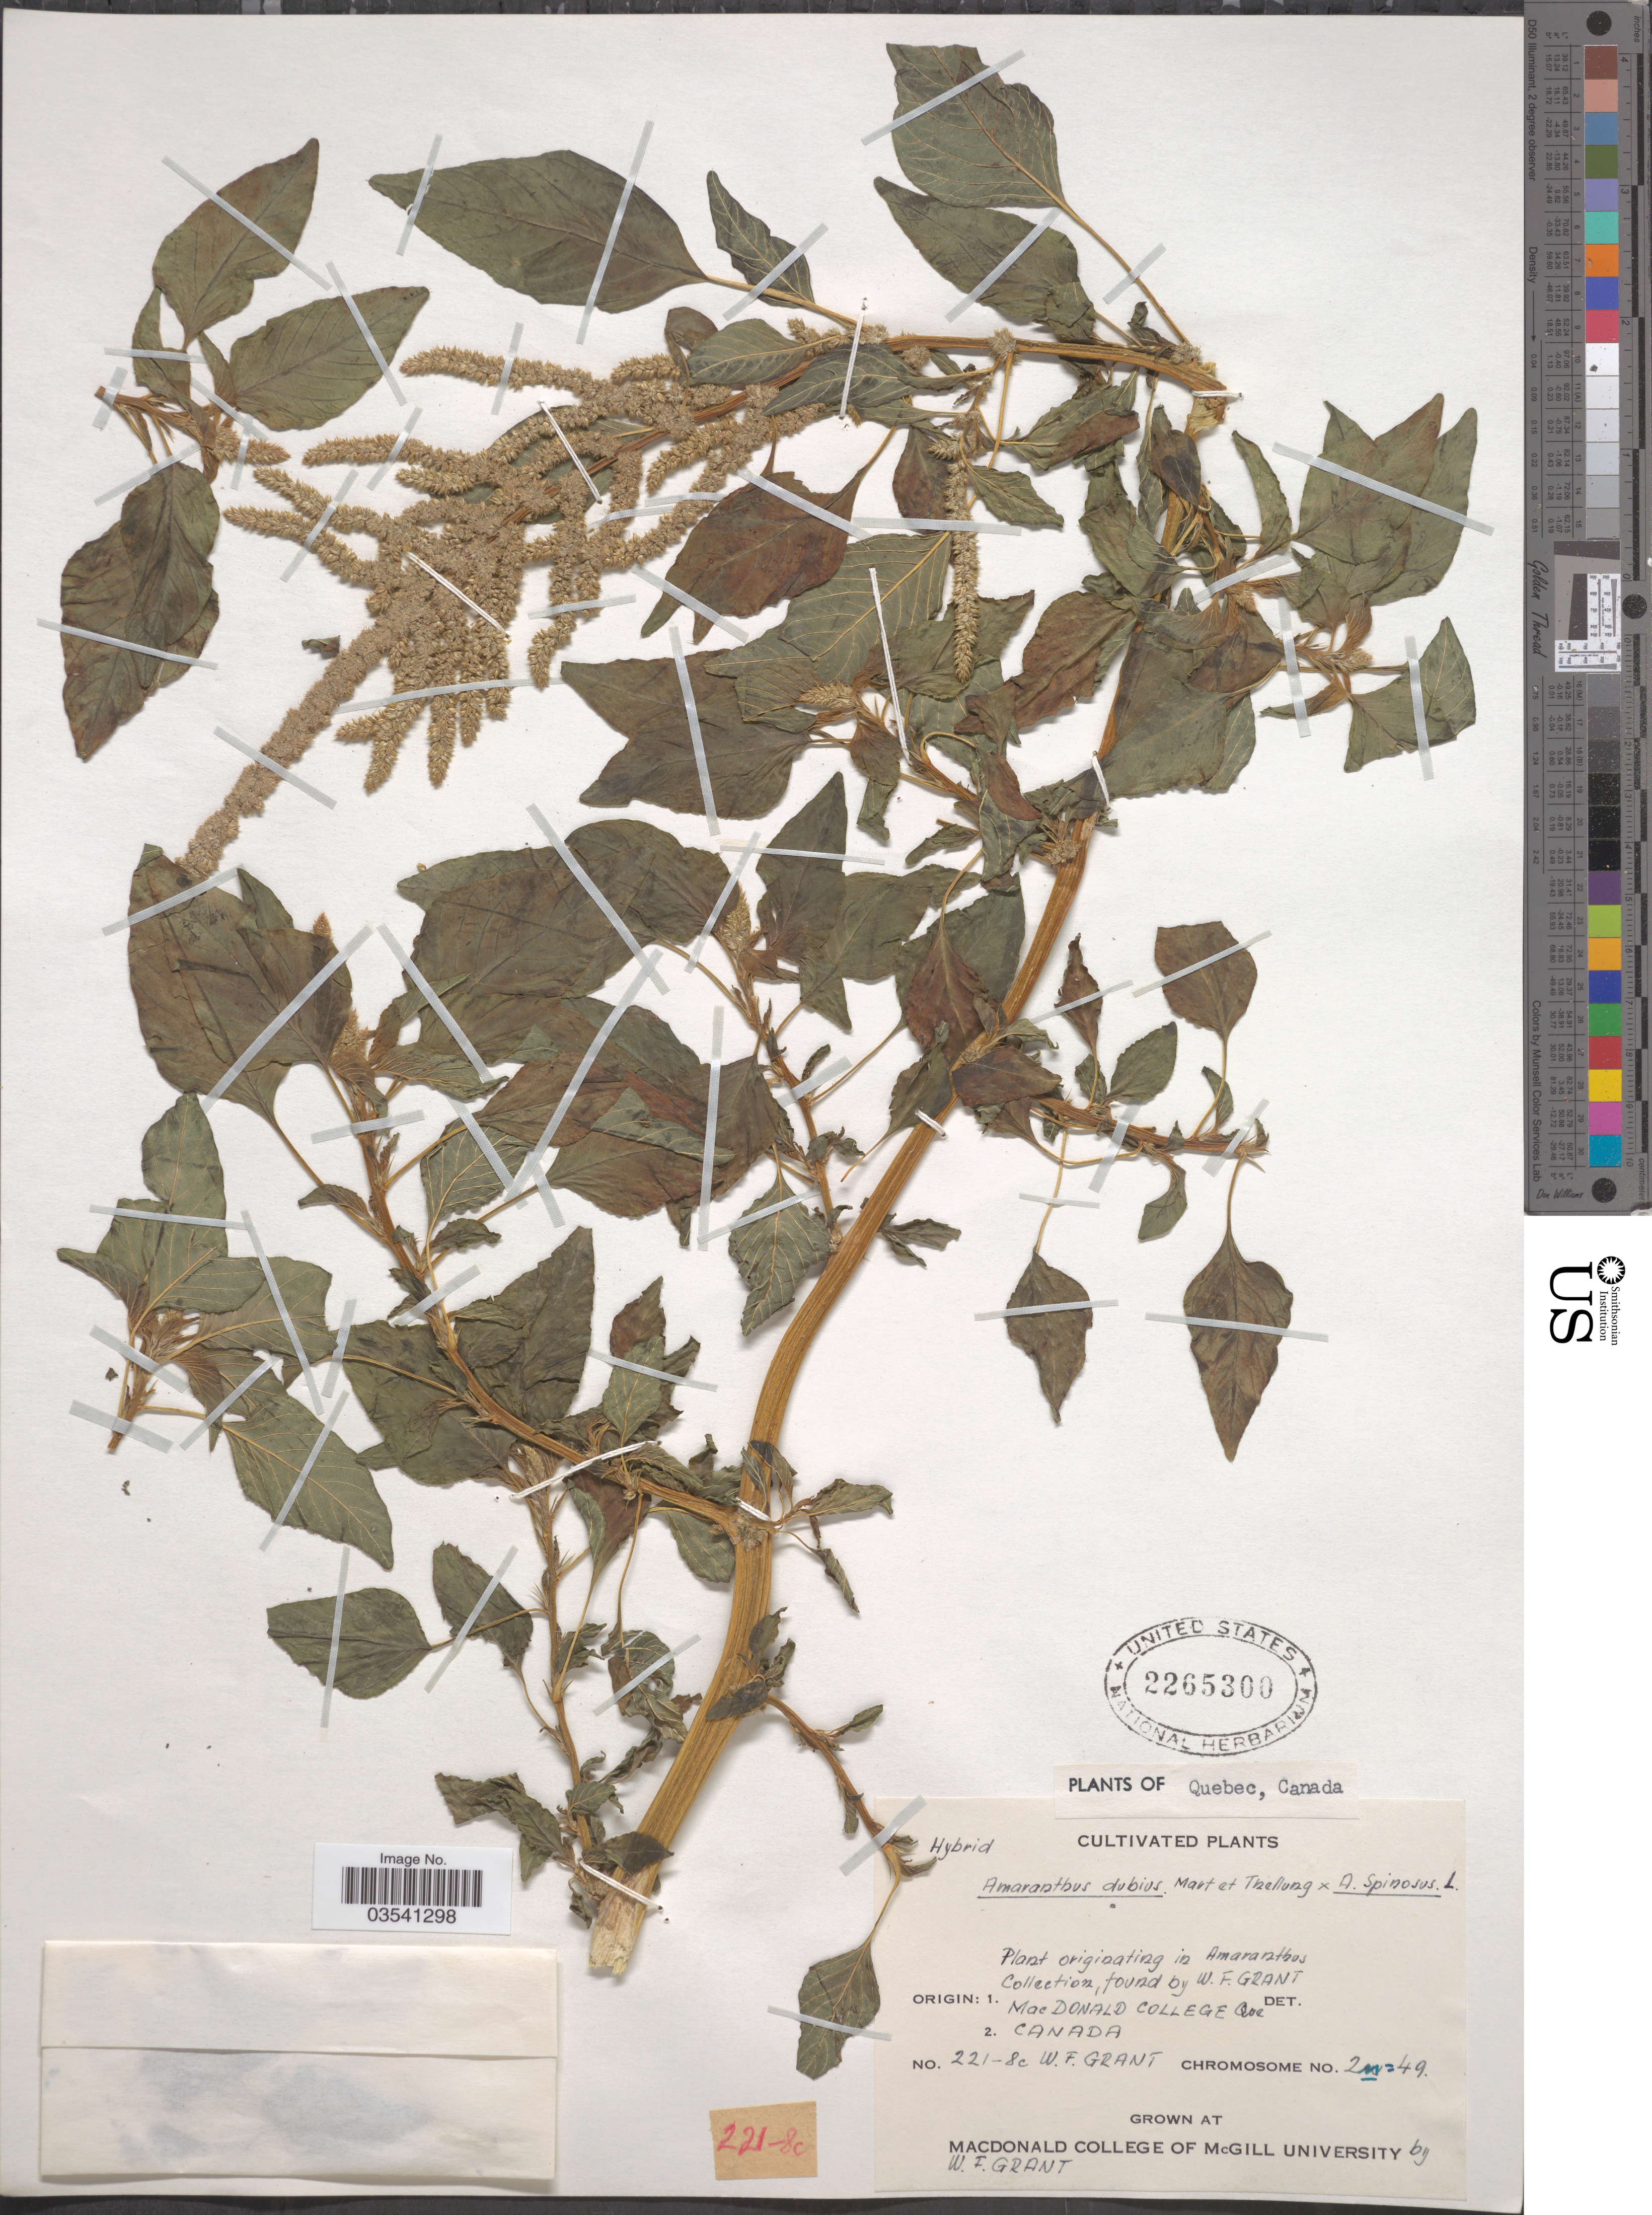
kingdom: Plantae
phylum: Tracheophyta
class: Magnoliopsida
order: Caryophyllales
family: Amaranthaceae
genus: Amaranthus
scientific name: Amaranthus dubius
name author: Mart. ex Thell.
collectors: W. Grant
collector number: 221-8c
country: Canada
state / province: Quebec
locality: Grown at MacDonald College of McGill University.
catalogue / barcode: US 2265300